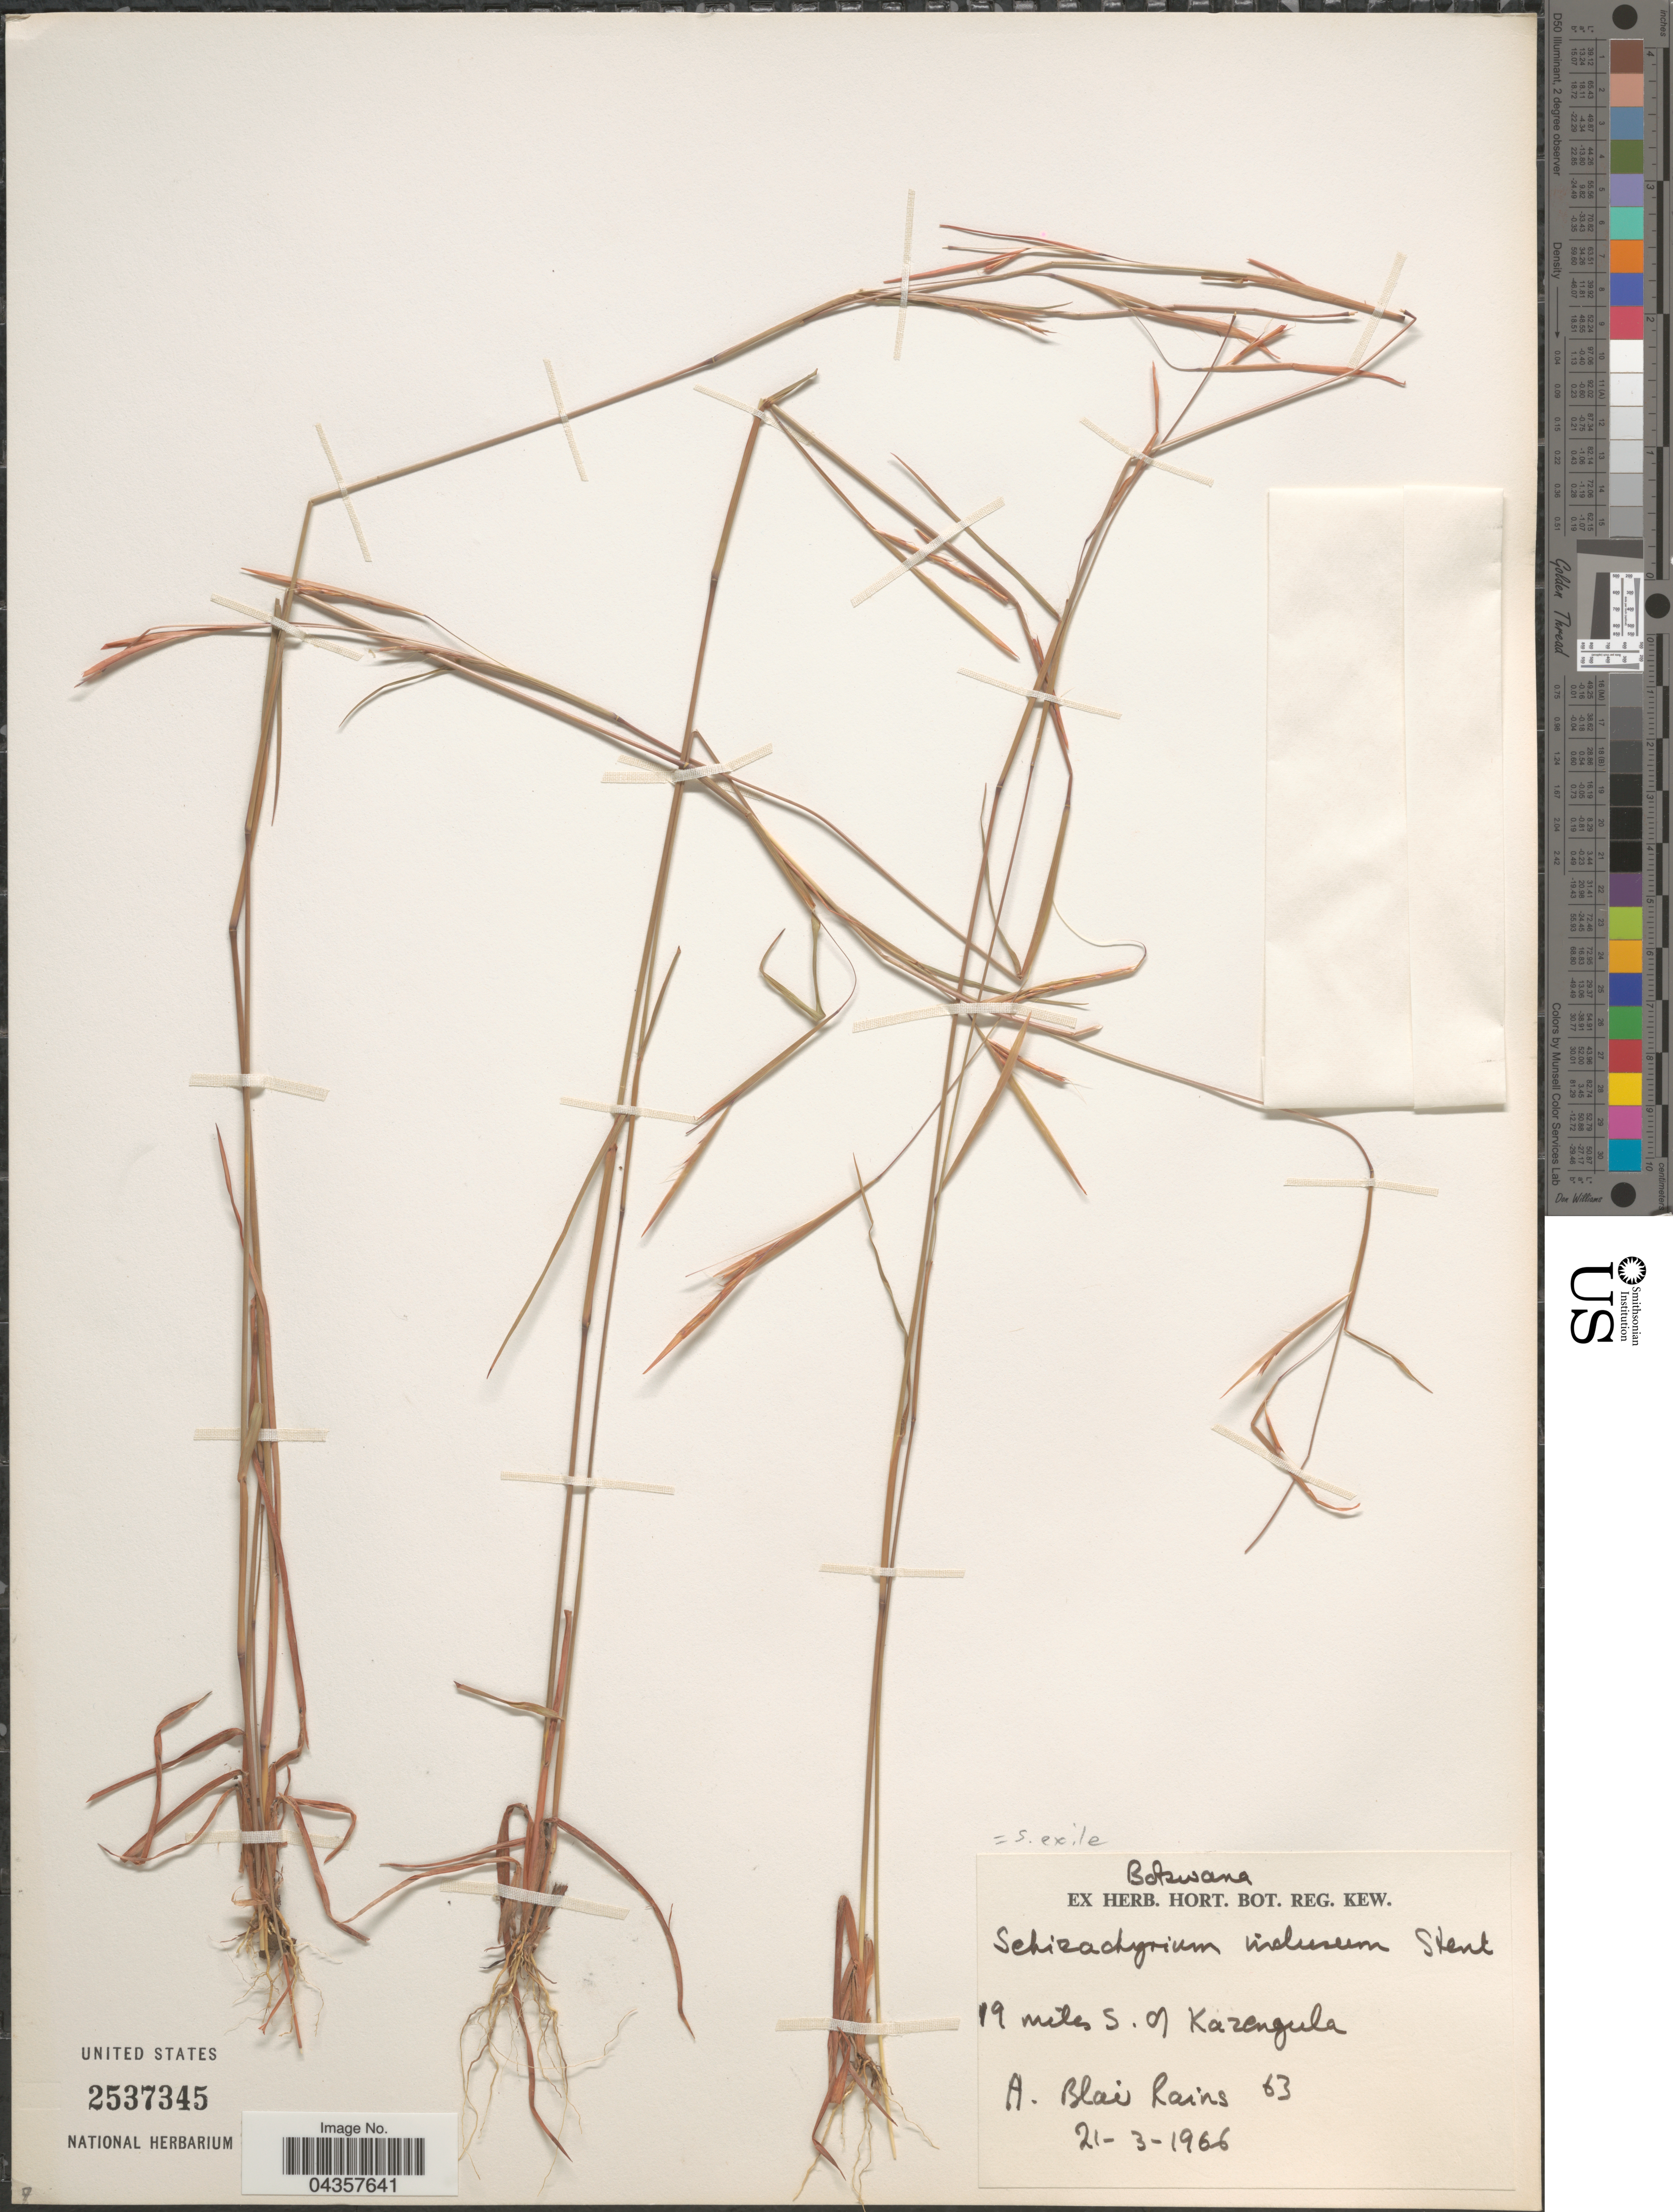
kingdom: Plantae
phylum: Tracheophyta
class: Liliopsida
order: Poales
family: Poaceae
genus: Schizachyrium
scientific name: Schizachyrium exile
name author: (Hochst.) Pilg.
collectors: A. Blair Rains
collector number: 63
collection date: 1966-03-21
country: Botswana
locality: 19 miles S. of Kazengula.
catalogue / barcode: US 2537345